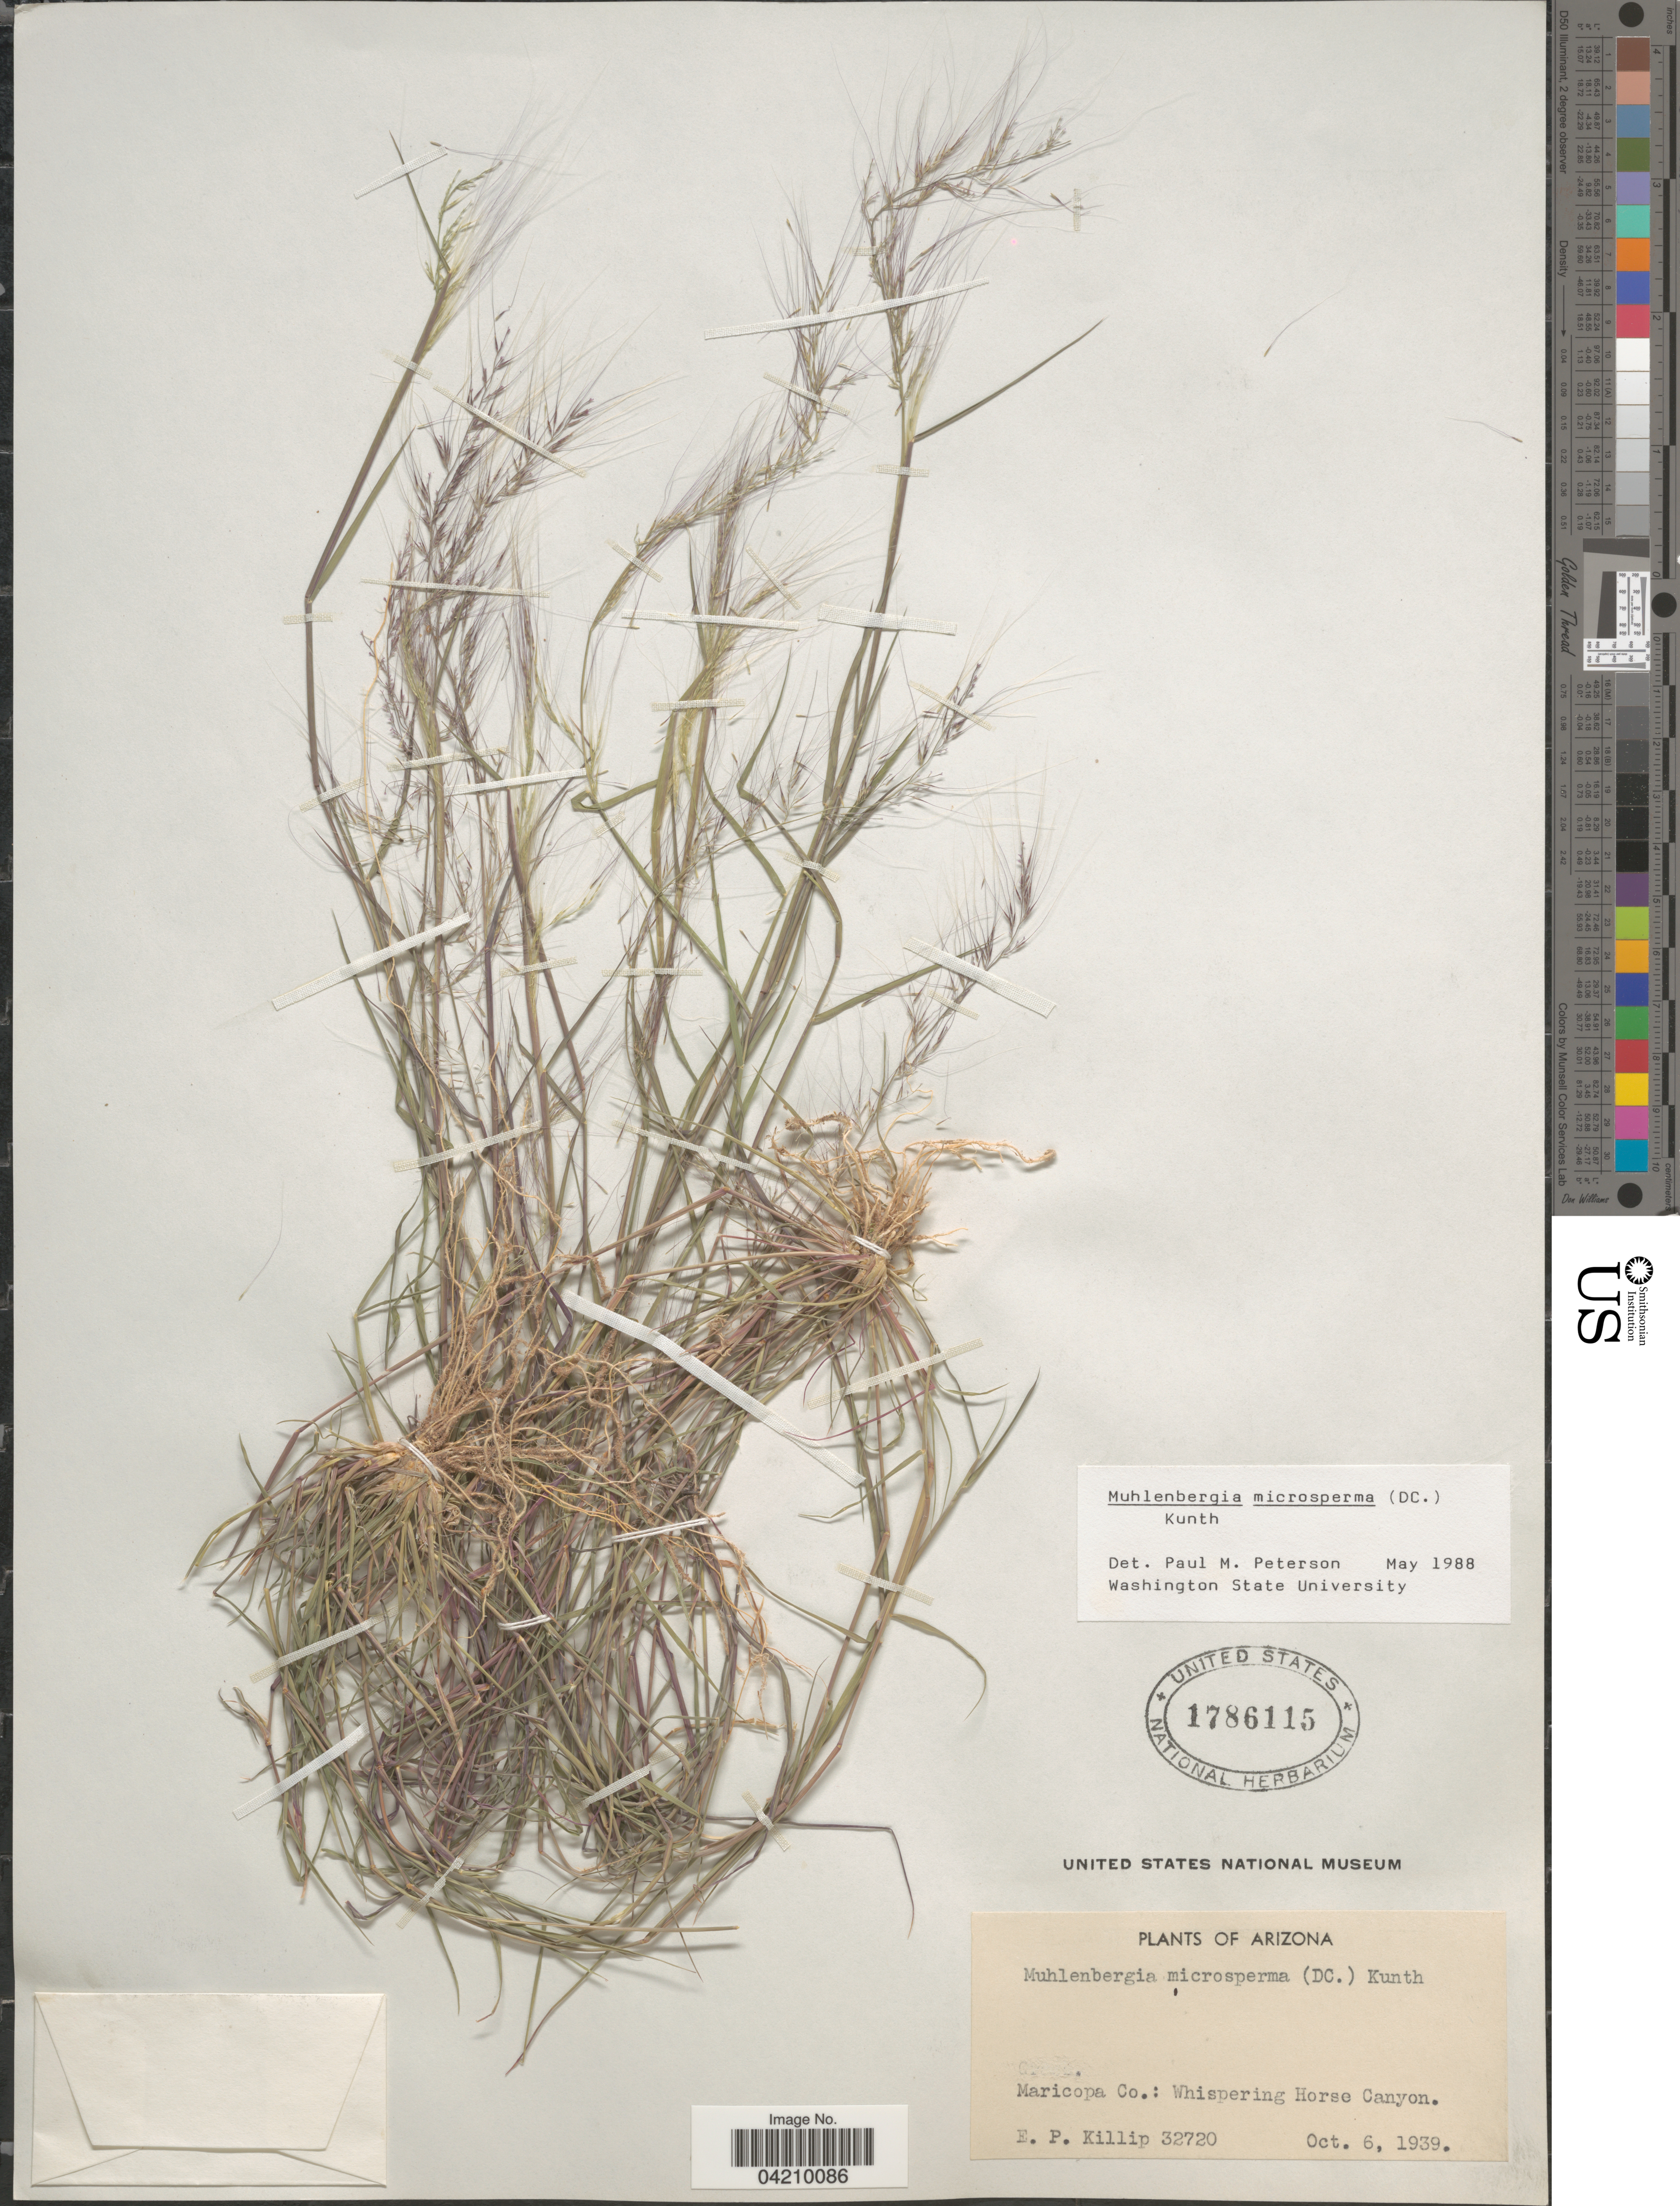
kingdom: Plantae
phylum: Tracheophyta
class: Liliopsida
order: Poales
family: Poaceae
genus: Muhlenbergia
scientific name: Muhlenbergia microsperma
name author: (DC.) Kunth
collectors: E. P. Killip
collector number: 32720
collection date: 1939-10-06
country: United States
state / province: Arizona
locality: Maricopa Co.: Whispering Horse Canyon.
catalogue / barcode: US 1786115